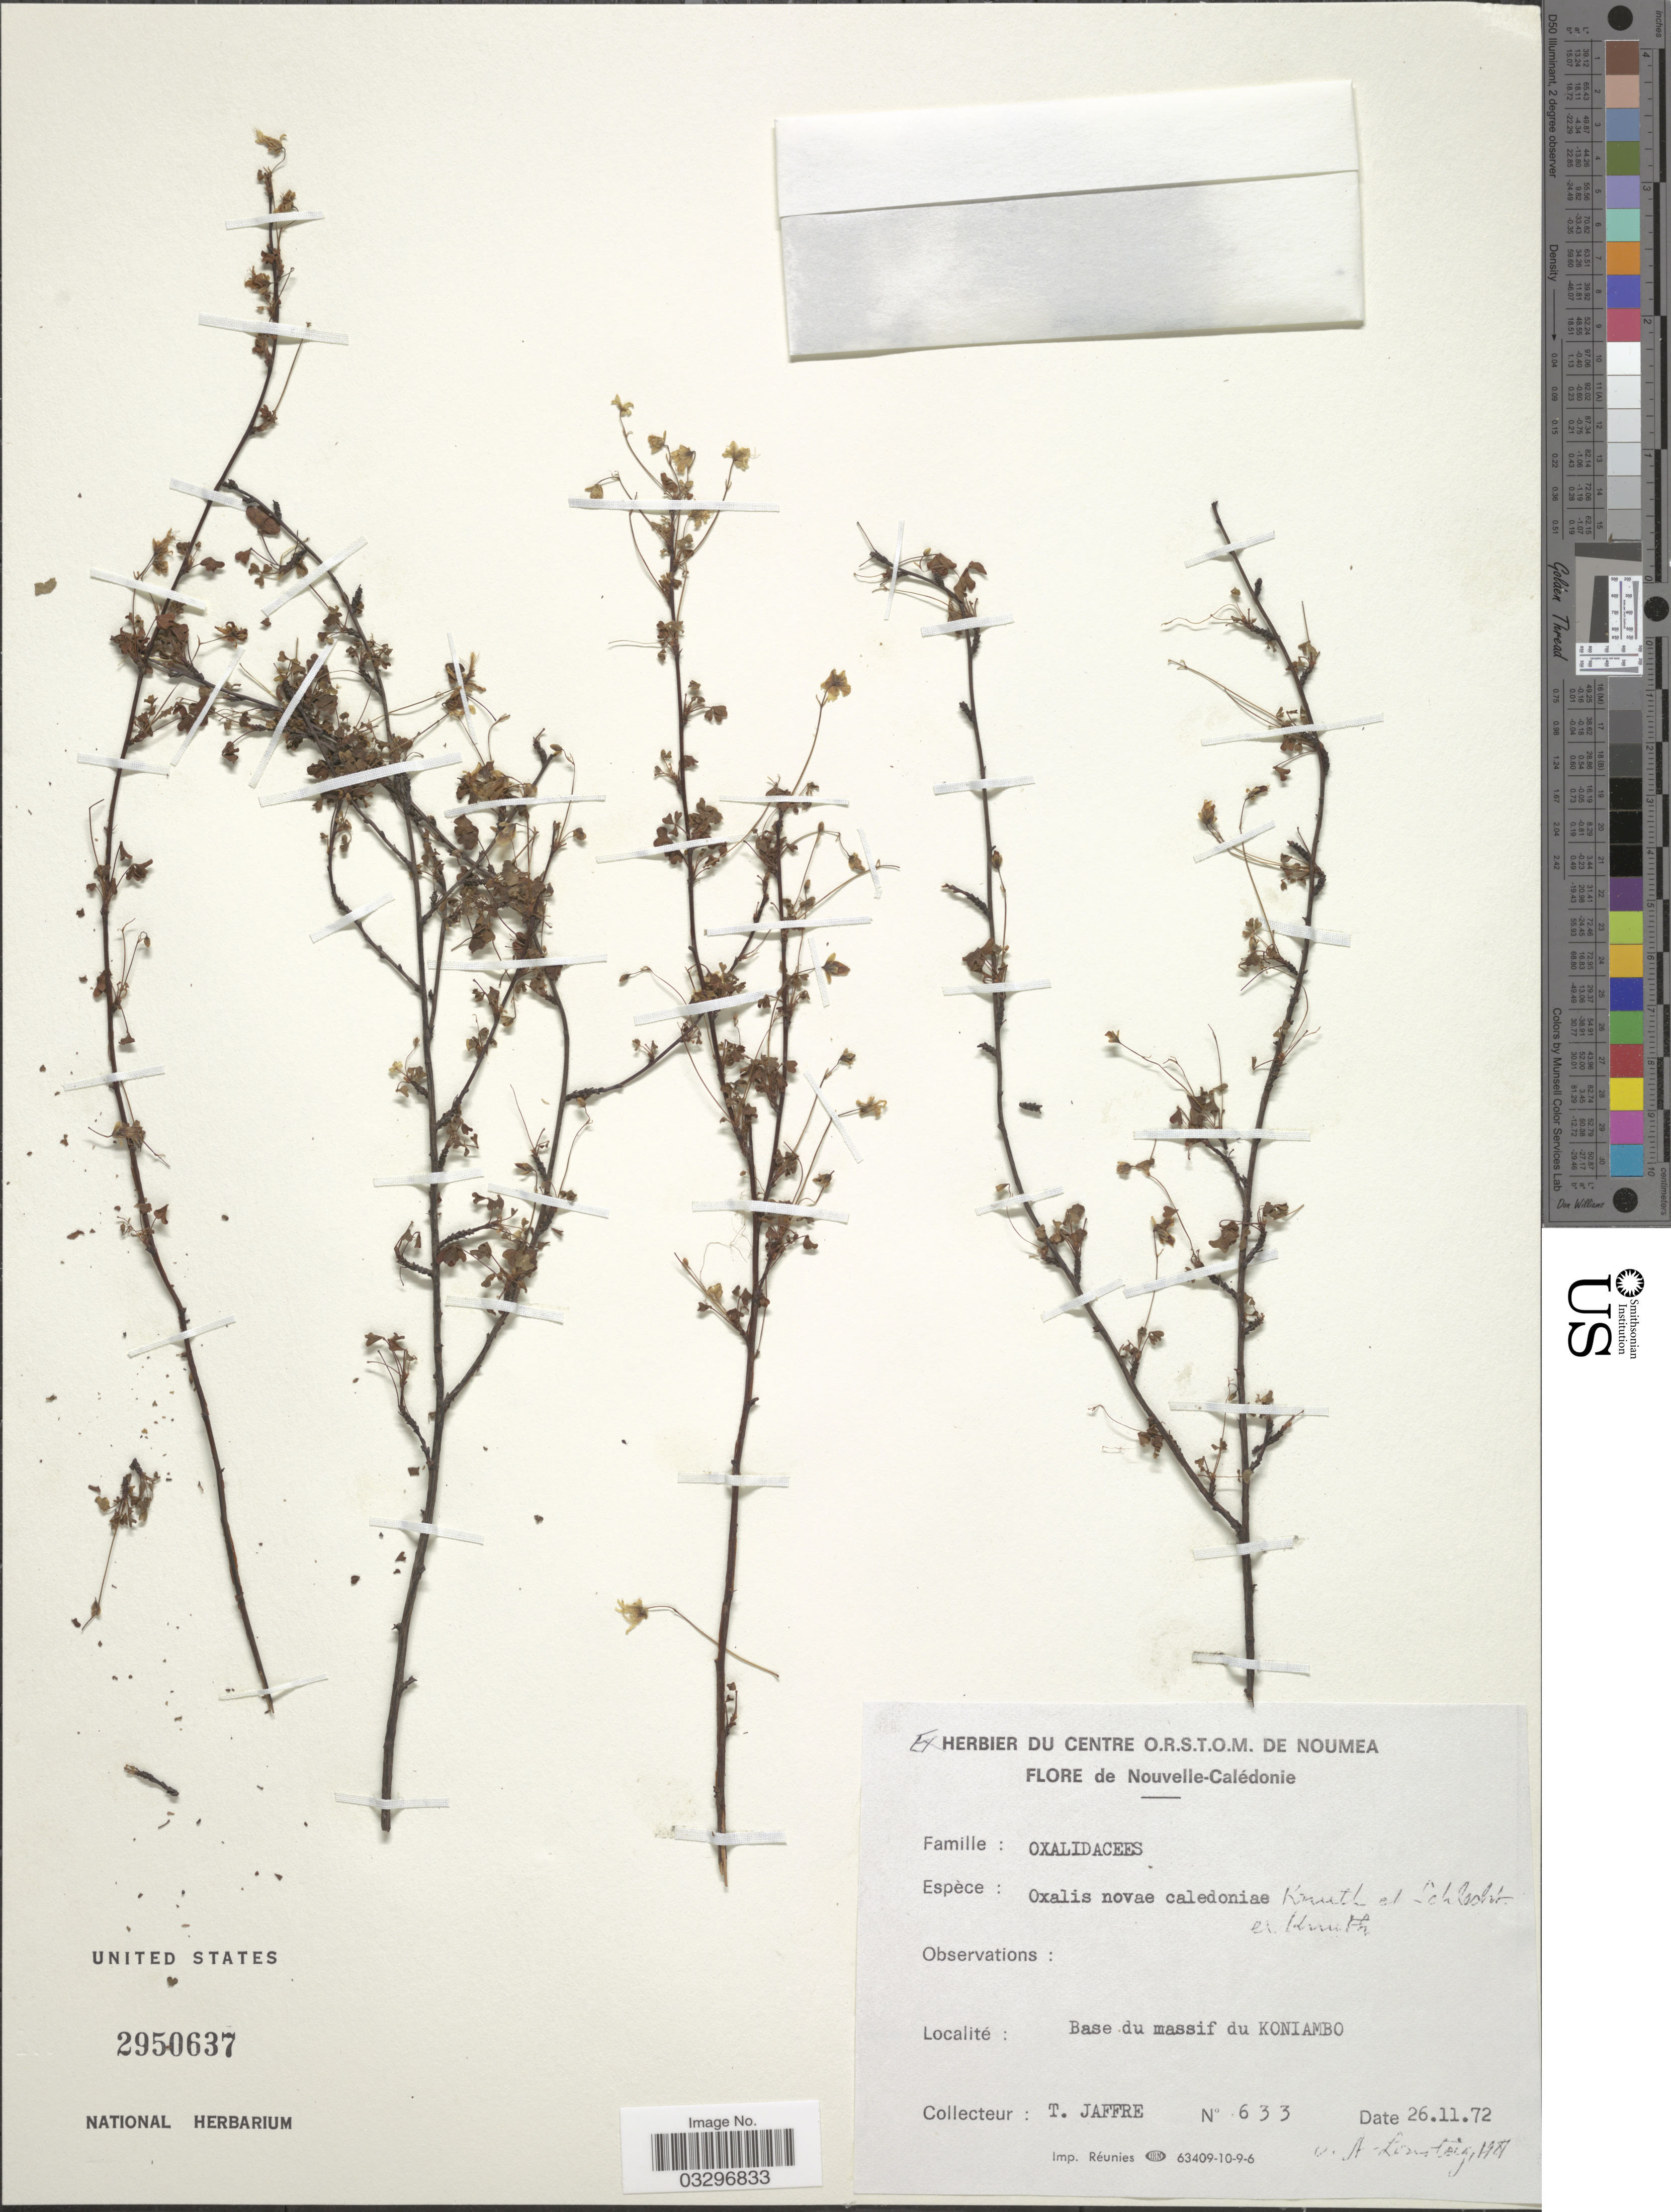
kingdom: Plantae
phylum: Tracheophyta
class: Magnoliopsida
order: Oxalidales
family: Oxalidaceae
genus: Oxalis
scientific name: Oxalis novae-caledoniae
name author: R. Knuth & Schltr.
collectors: Jaffrey. T.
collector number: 633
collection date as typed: Transcribed d/m/y: 26/11/72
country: New Caledonia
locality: Nouvelle-Calédonie. Base du massif du Koniambo.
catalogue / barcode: US 2950637